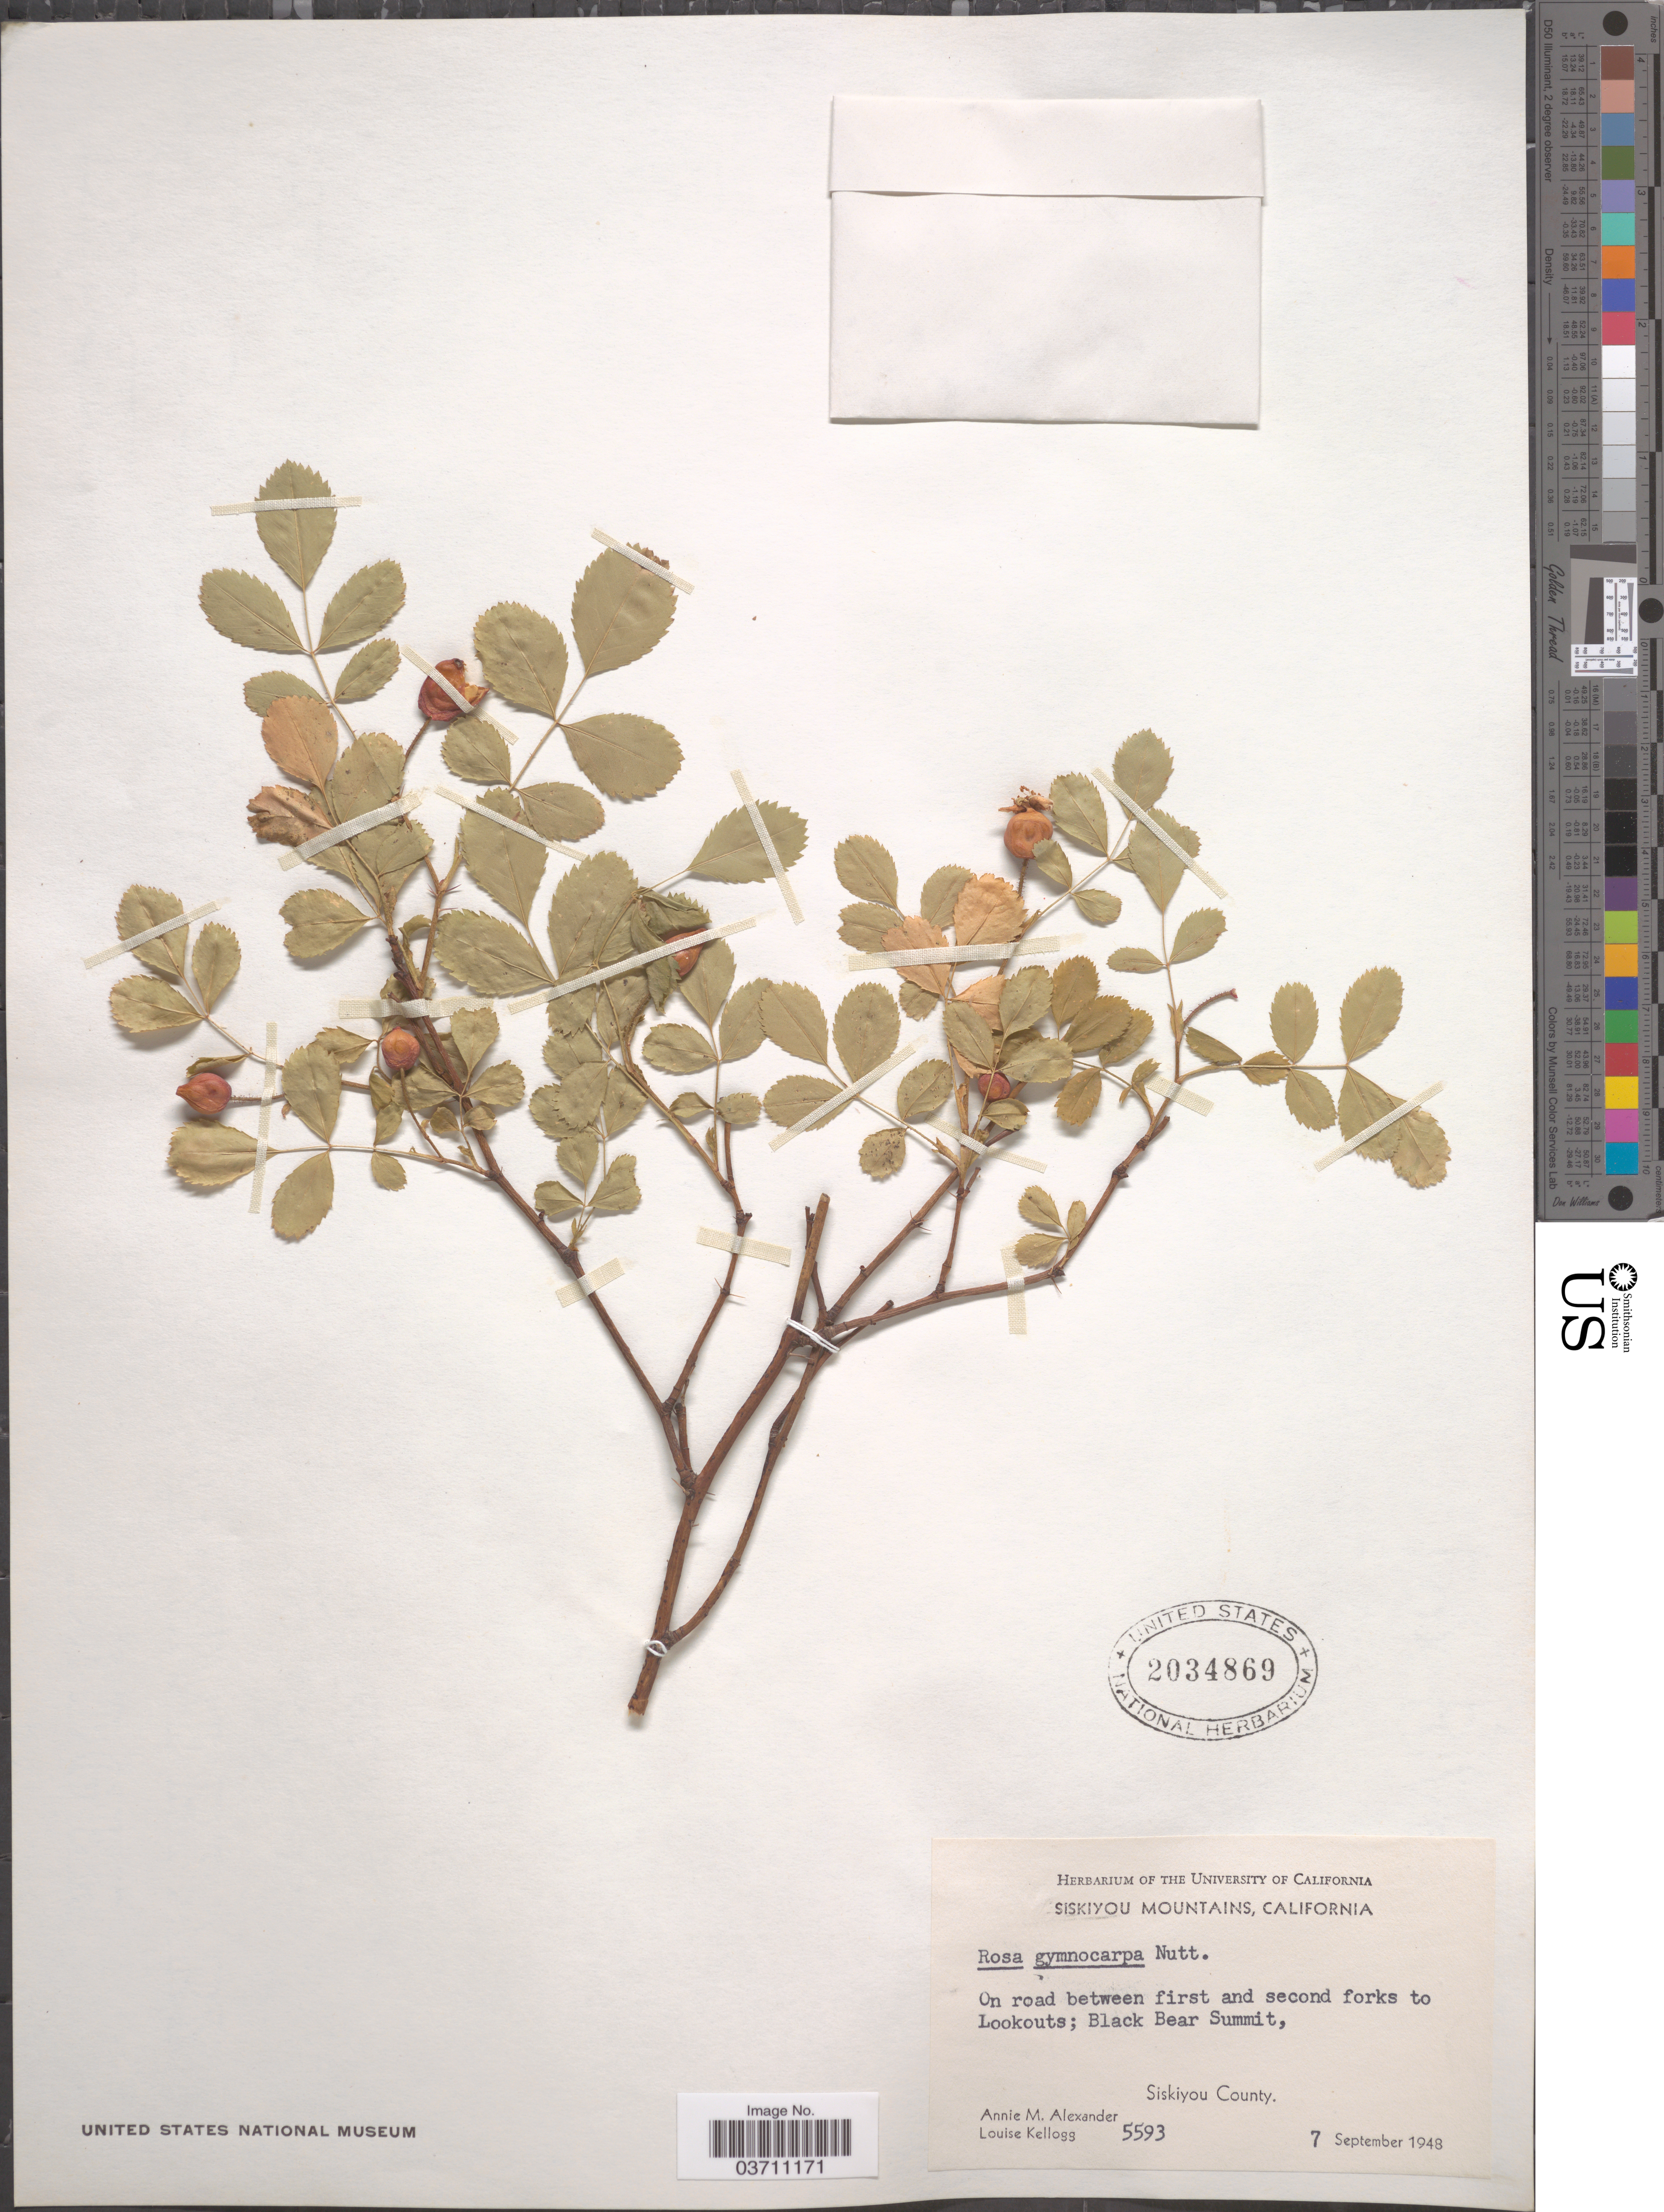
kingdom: Plantae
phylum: Tracheophyta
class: Magnoliopsida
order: Rosales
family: Rosaceae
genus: Rosa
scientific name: Rosa gymnocarpa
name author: Nutt.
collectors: A. M. Alexander & L. Kellogg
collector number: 5593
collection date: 1948-09-07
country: United States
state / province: California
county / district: Siskiyou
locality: Siskiyou Mountains. On road between first and second forks to Lookouts; Black Bear Summit, Siskiyou County.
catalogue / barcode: US 2034869